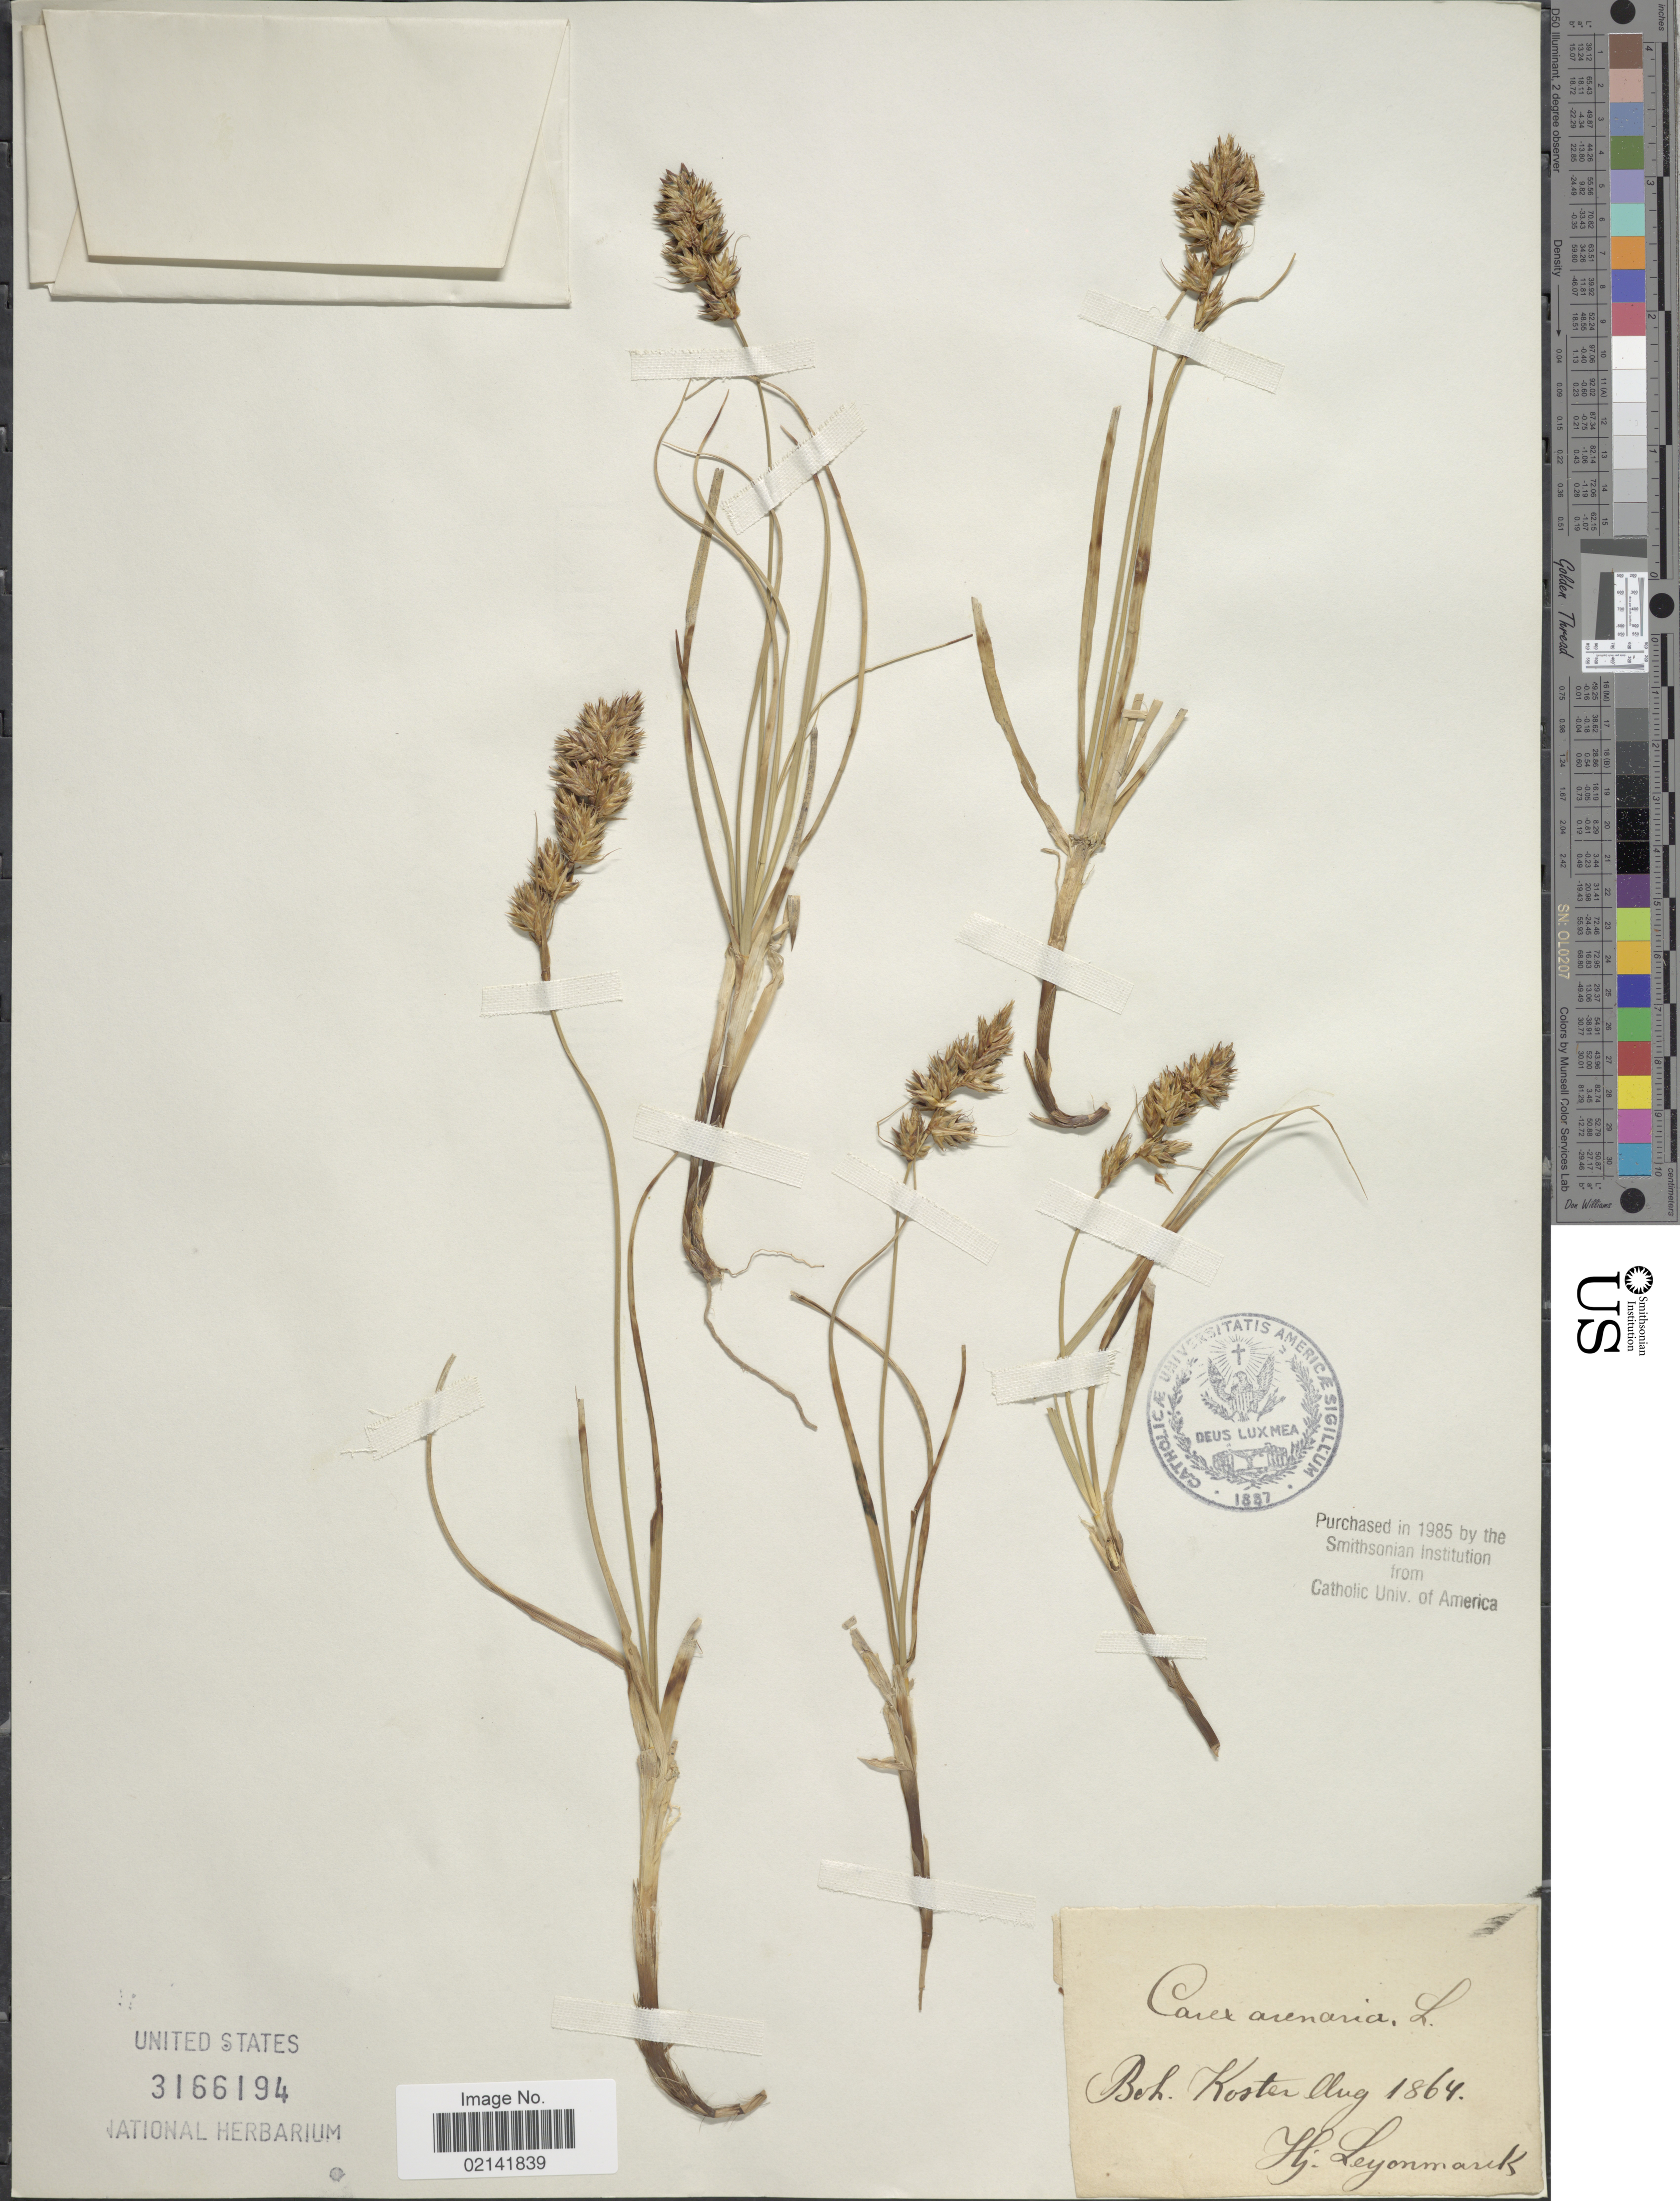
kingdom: Plantae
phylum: Tracheophyta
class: Liliopsida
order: Poales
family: Cyperaceae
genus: Carex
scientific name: Carex arenaria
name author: L.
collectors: H. Leyonmarck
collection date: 1864-08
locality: Beh. Koster llug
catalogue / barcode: US 3166194